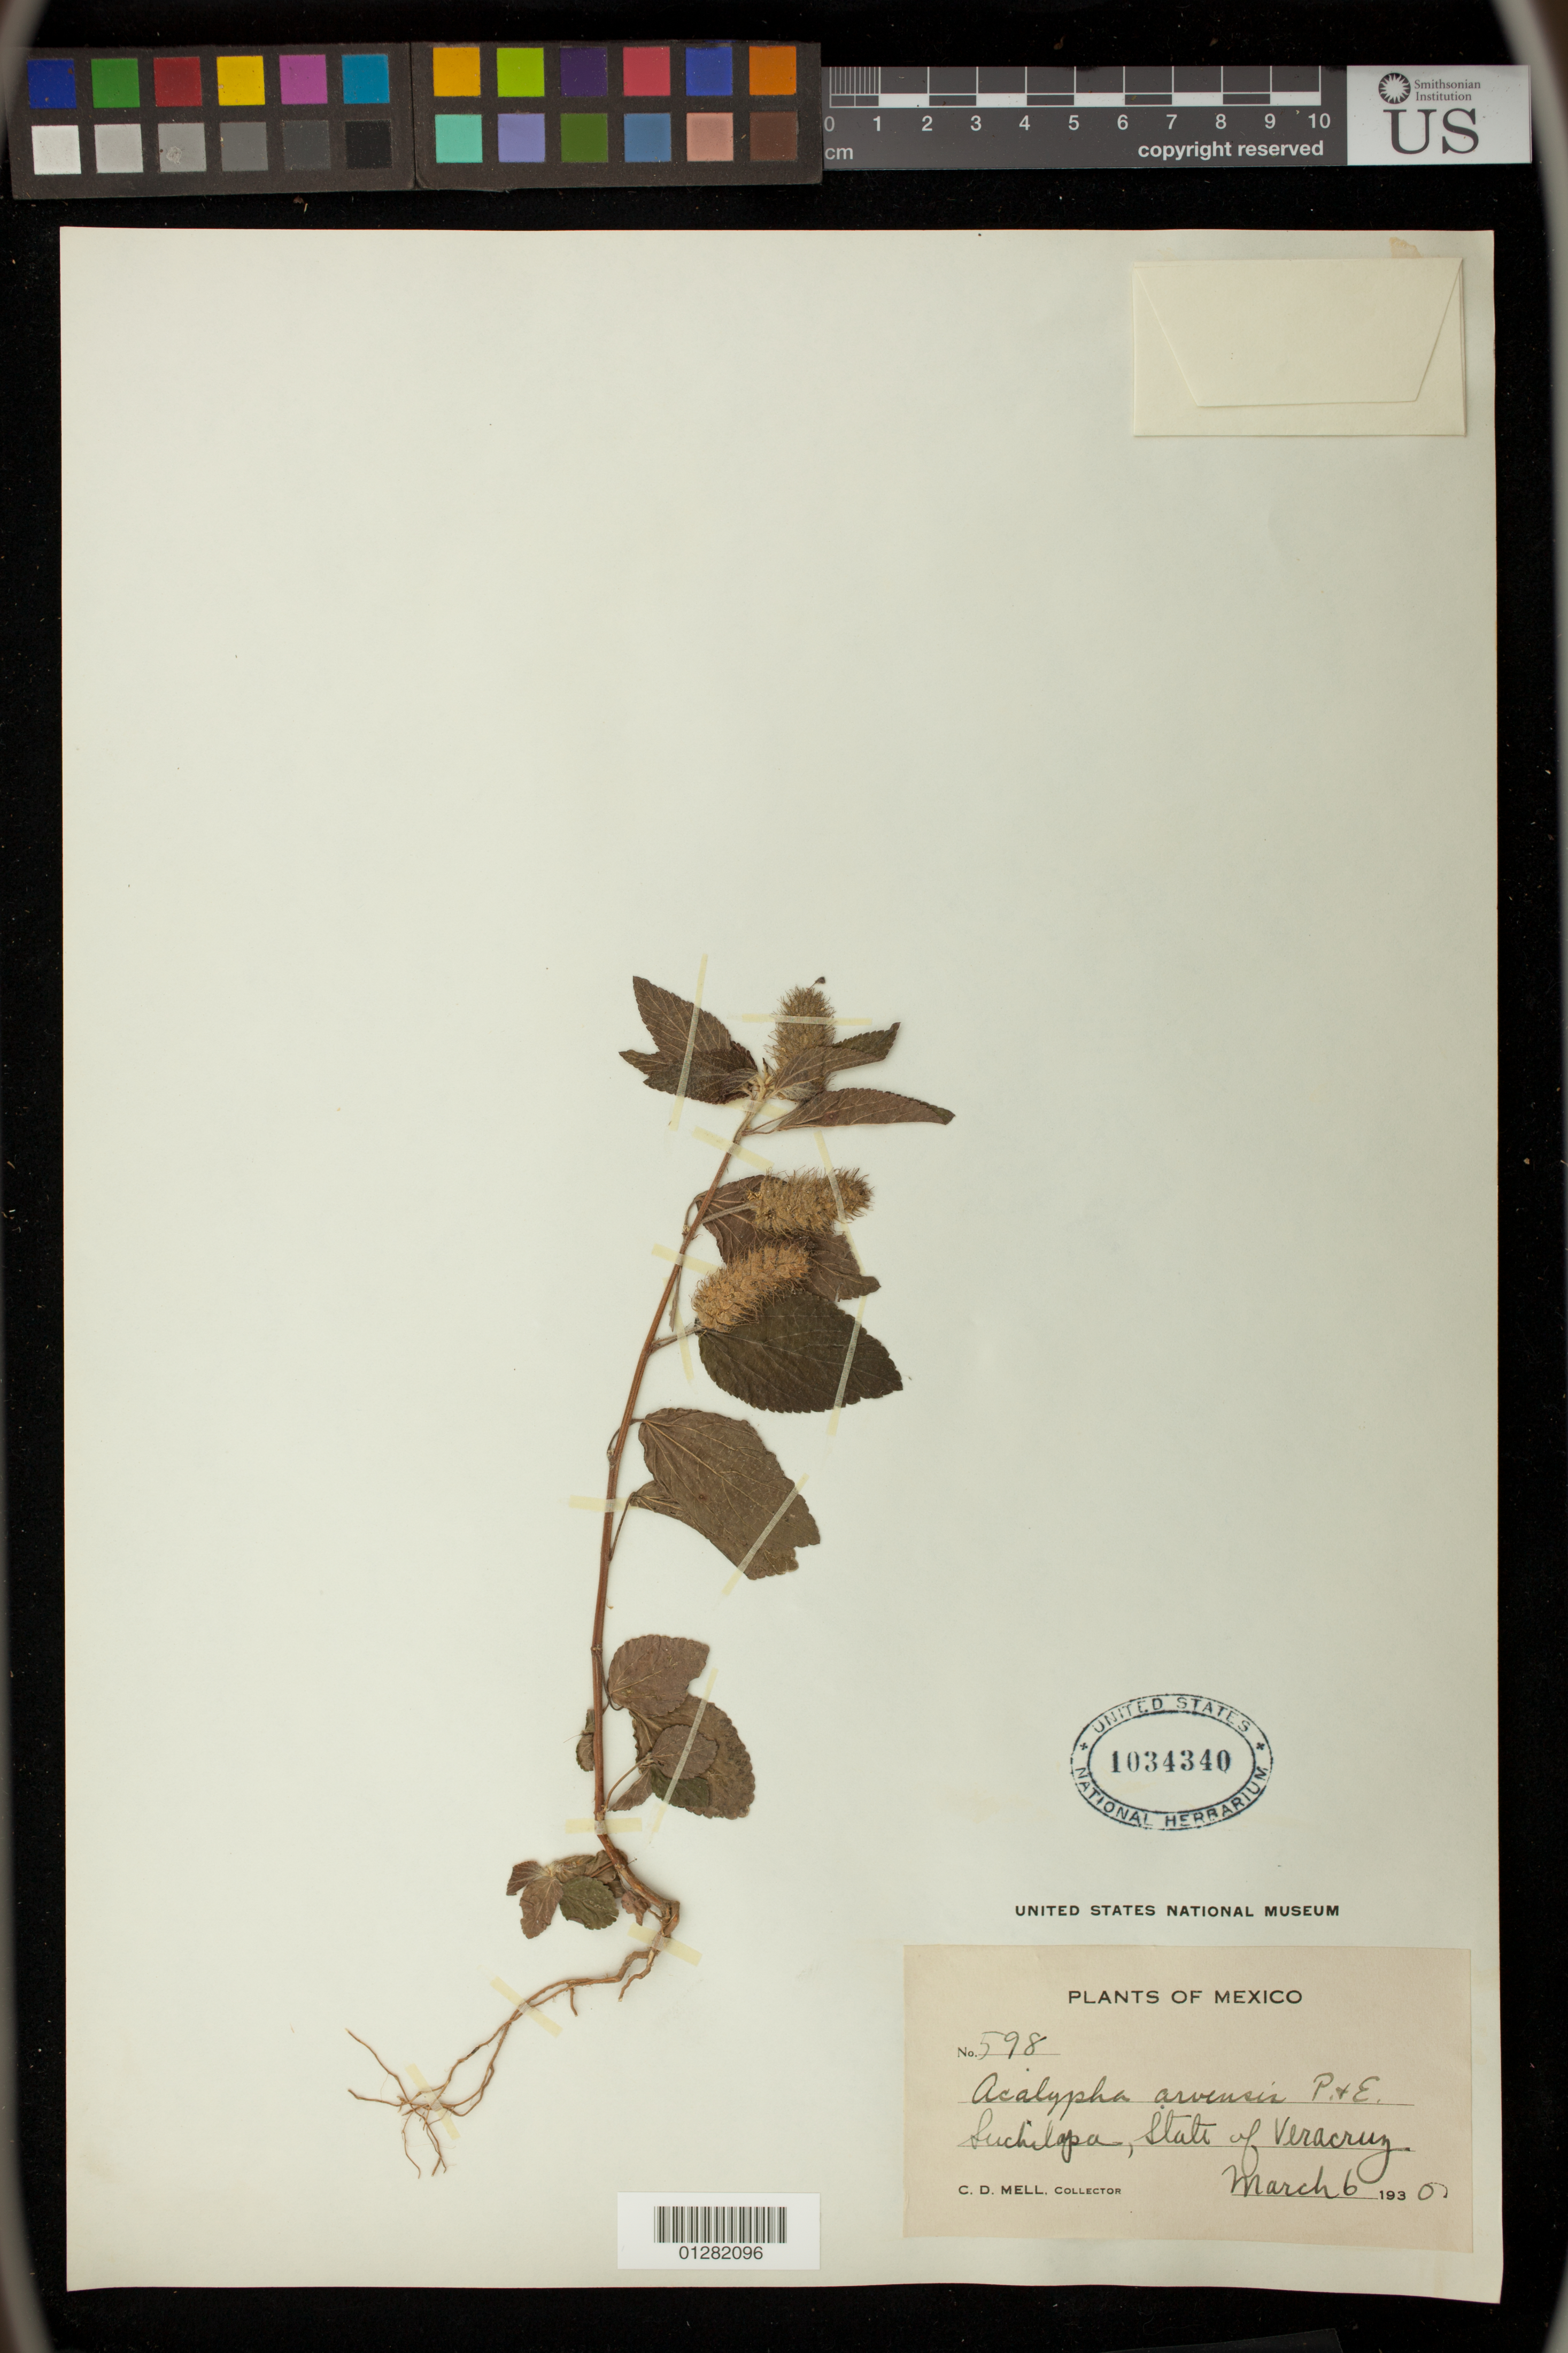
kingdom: Plantae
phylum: Tracheophyta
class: Magnoliopsida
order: Malpighiales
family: Euphorbiaceae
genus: Acalypha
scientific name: Acalypha arvensis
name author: Poepp.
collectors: C. D. Mell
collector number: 598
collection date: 1930-03-06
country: Mexico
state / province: Veracruz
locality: Suchilapan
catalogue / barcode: US 1034340